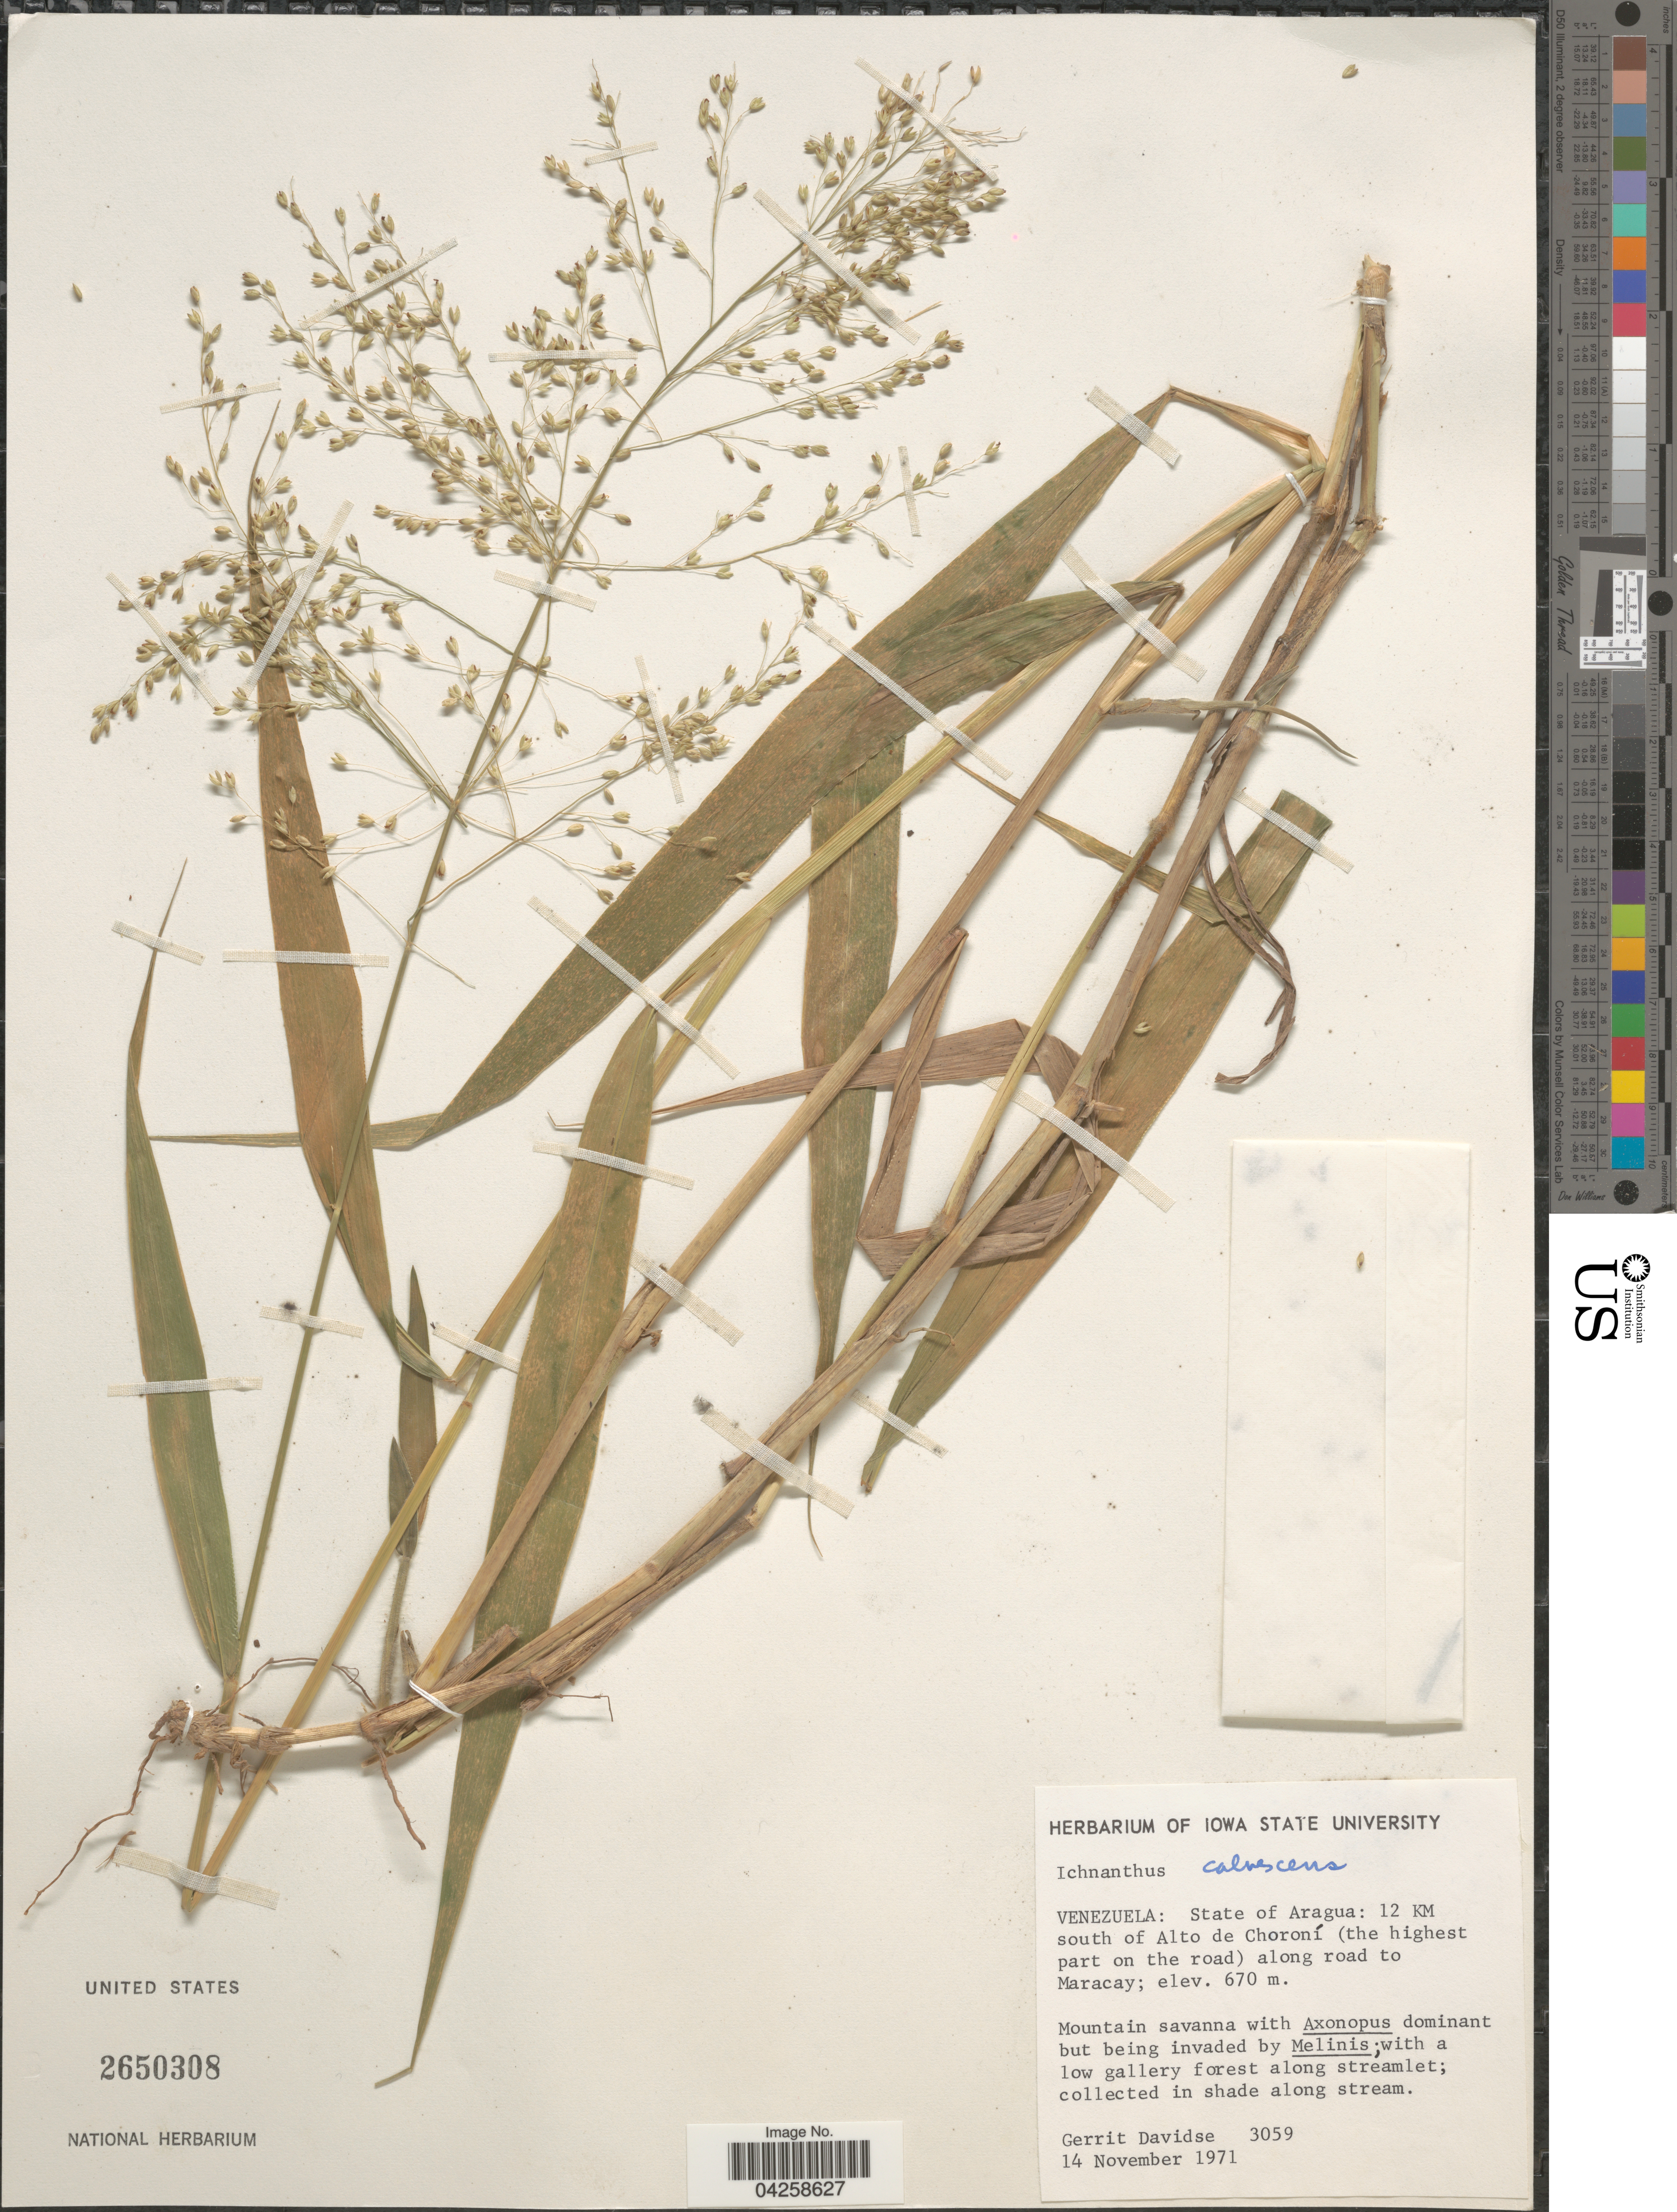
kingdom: Plantae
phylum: Tracheophyta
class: Liliopsida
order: Poales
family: Poaceae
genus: Ichnanthus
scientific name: Ichnanthus calvescens var. scabrior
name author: Döll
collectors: G. Davidse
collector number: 3059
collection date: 1971-11-14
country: Venezuela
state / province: Aragua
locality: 12 KM south of Alto de Chroní (the highest part on the road) along road to Maracay.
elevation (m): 670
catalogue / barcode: US 2650308